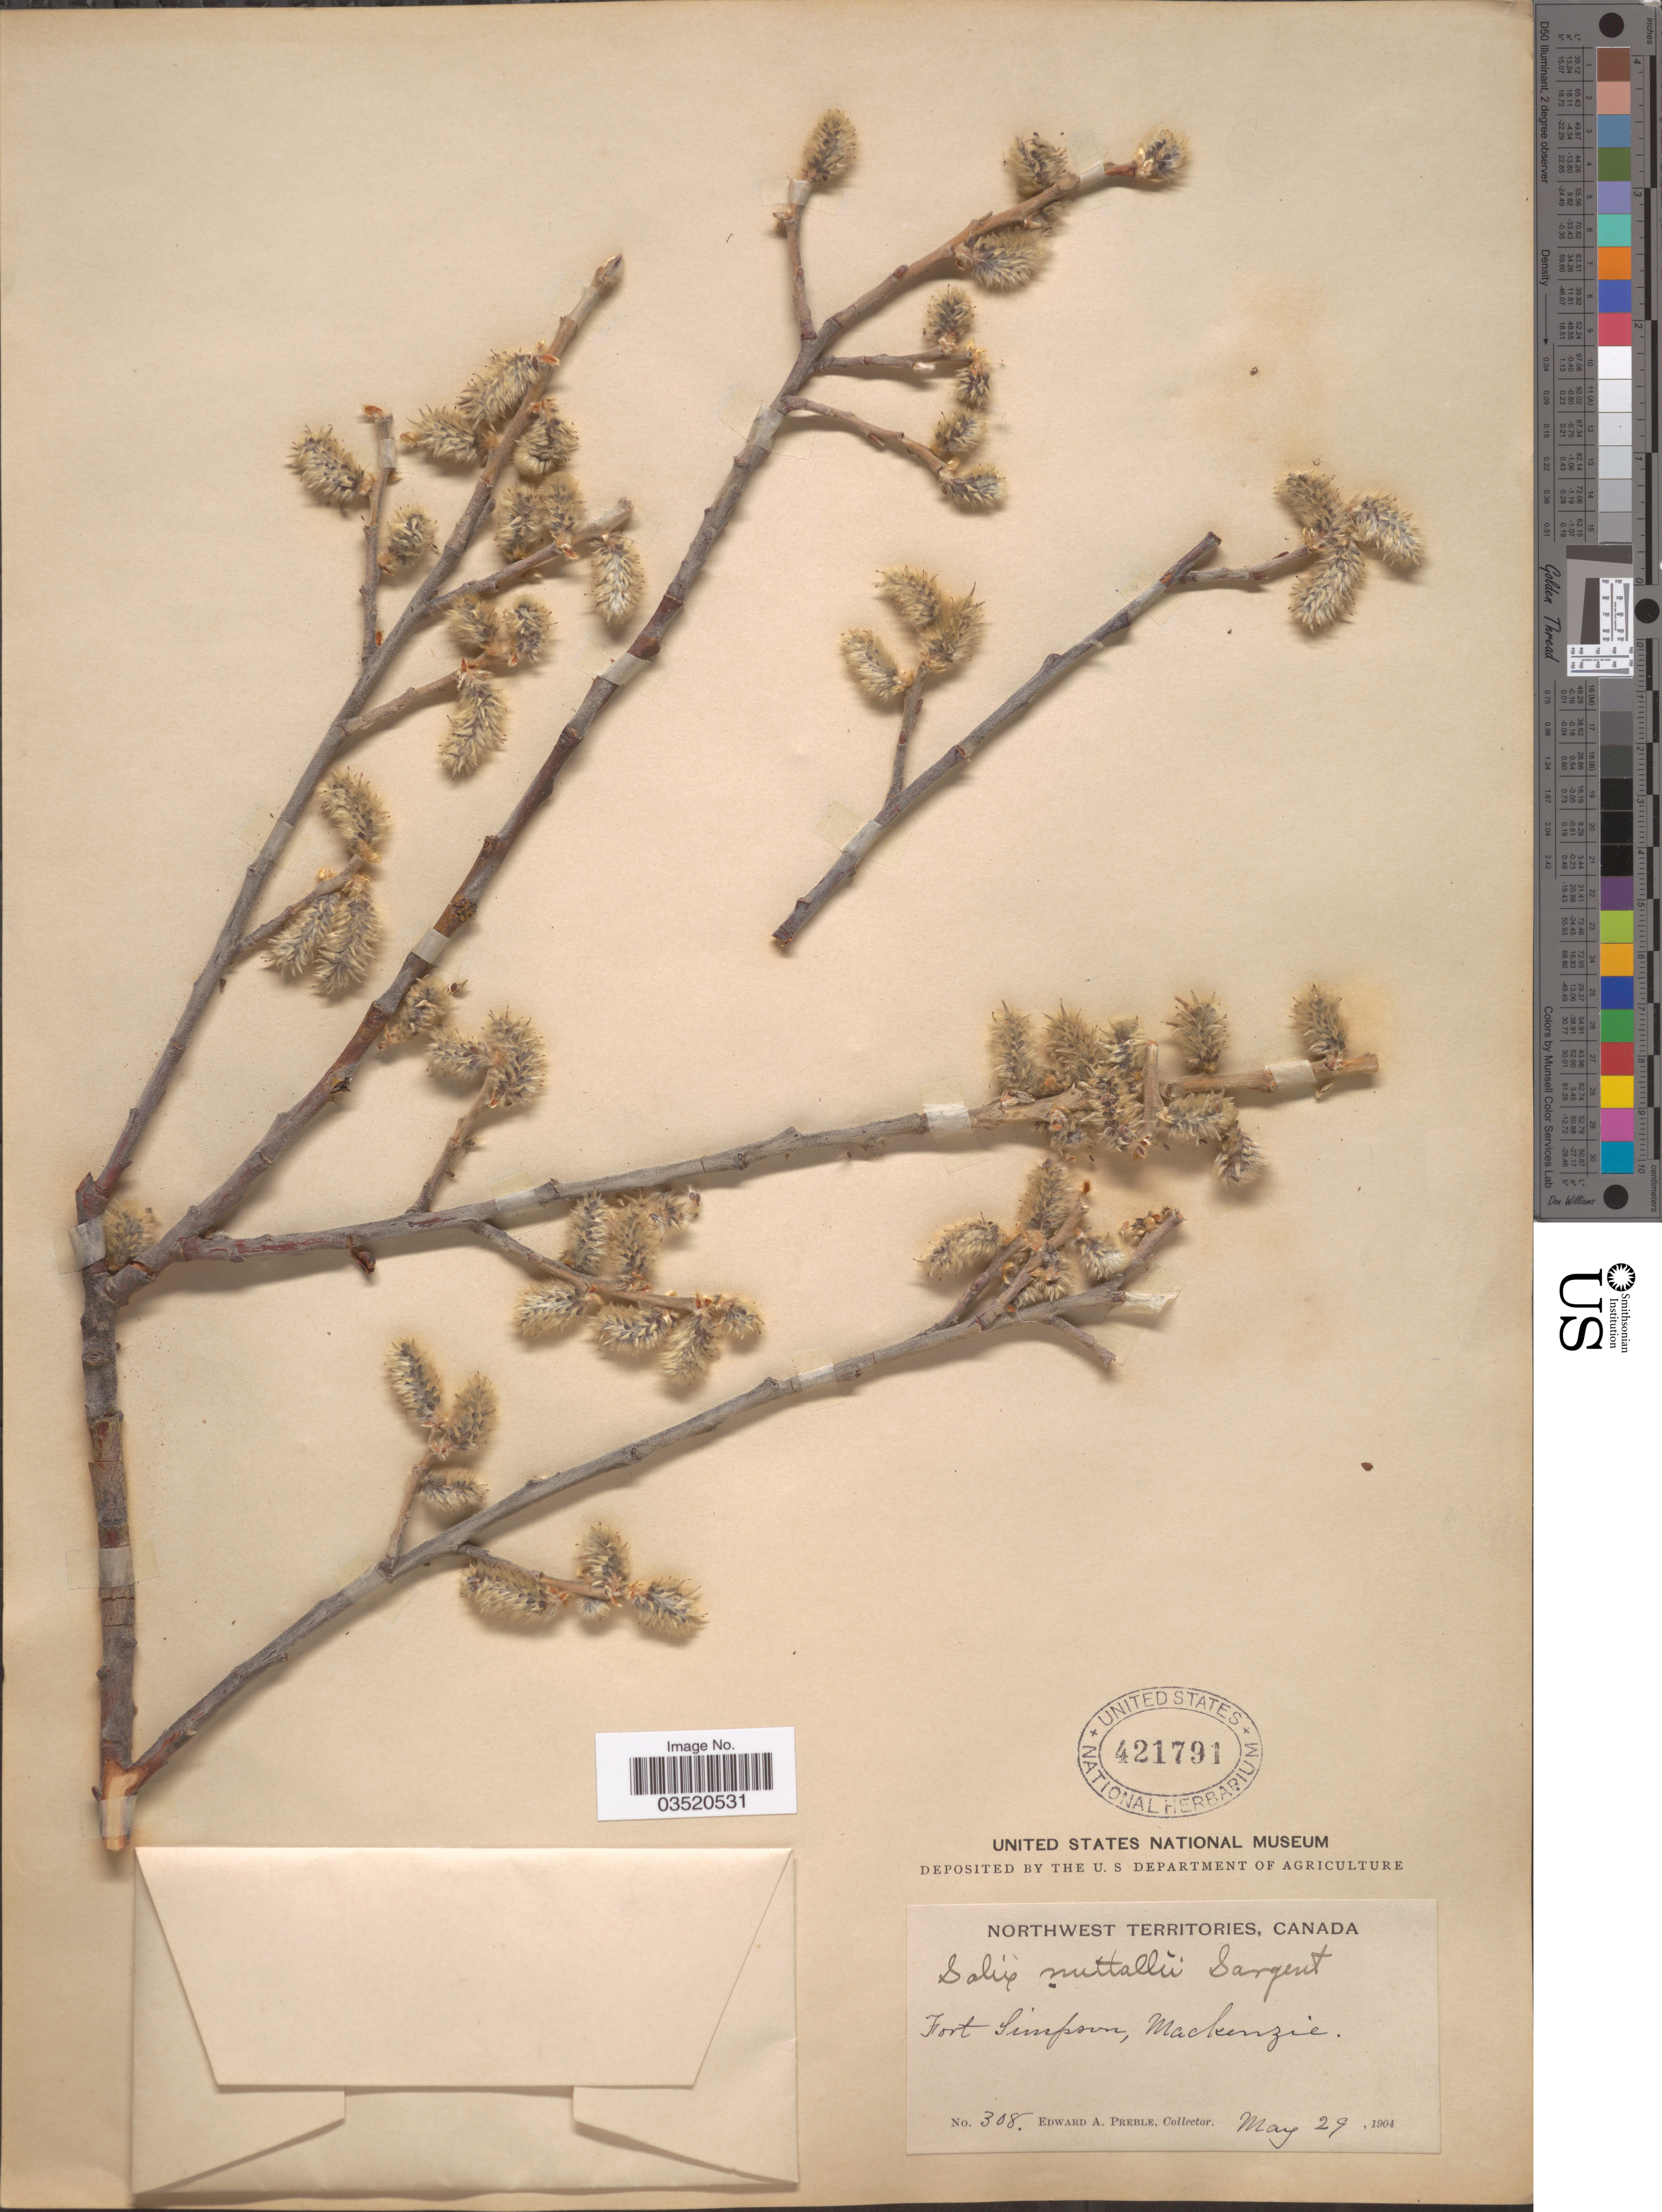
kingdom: Plantae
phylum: Tracheophyta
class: Magnoliopsida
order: Malpighiales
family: Salicaceae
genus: Salix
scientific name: Salix scouleriana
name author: Barratt ex Hook.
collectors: E. Preble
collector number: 308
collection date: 1904-05-29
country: Canada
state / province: Northwest Territories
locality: Fort Simpson, Mackenzie.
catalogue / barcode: US 421791